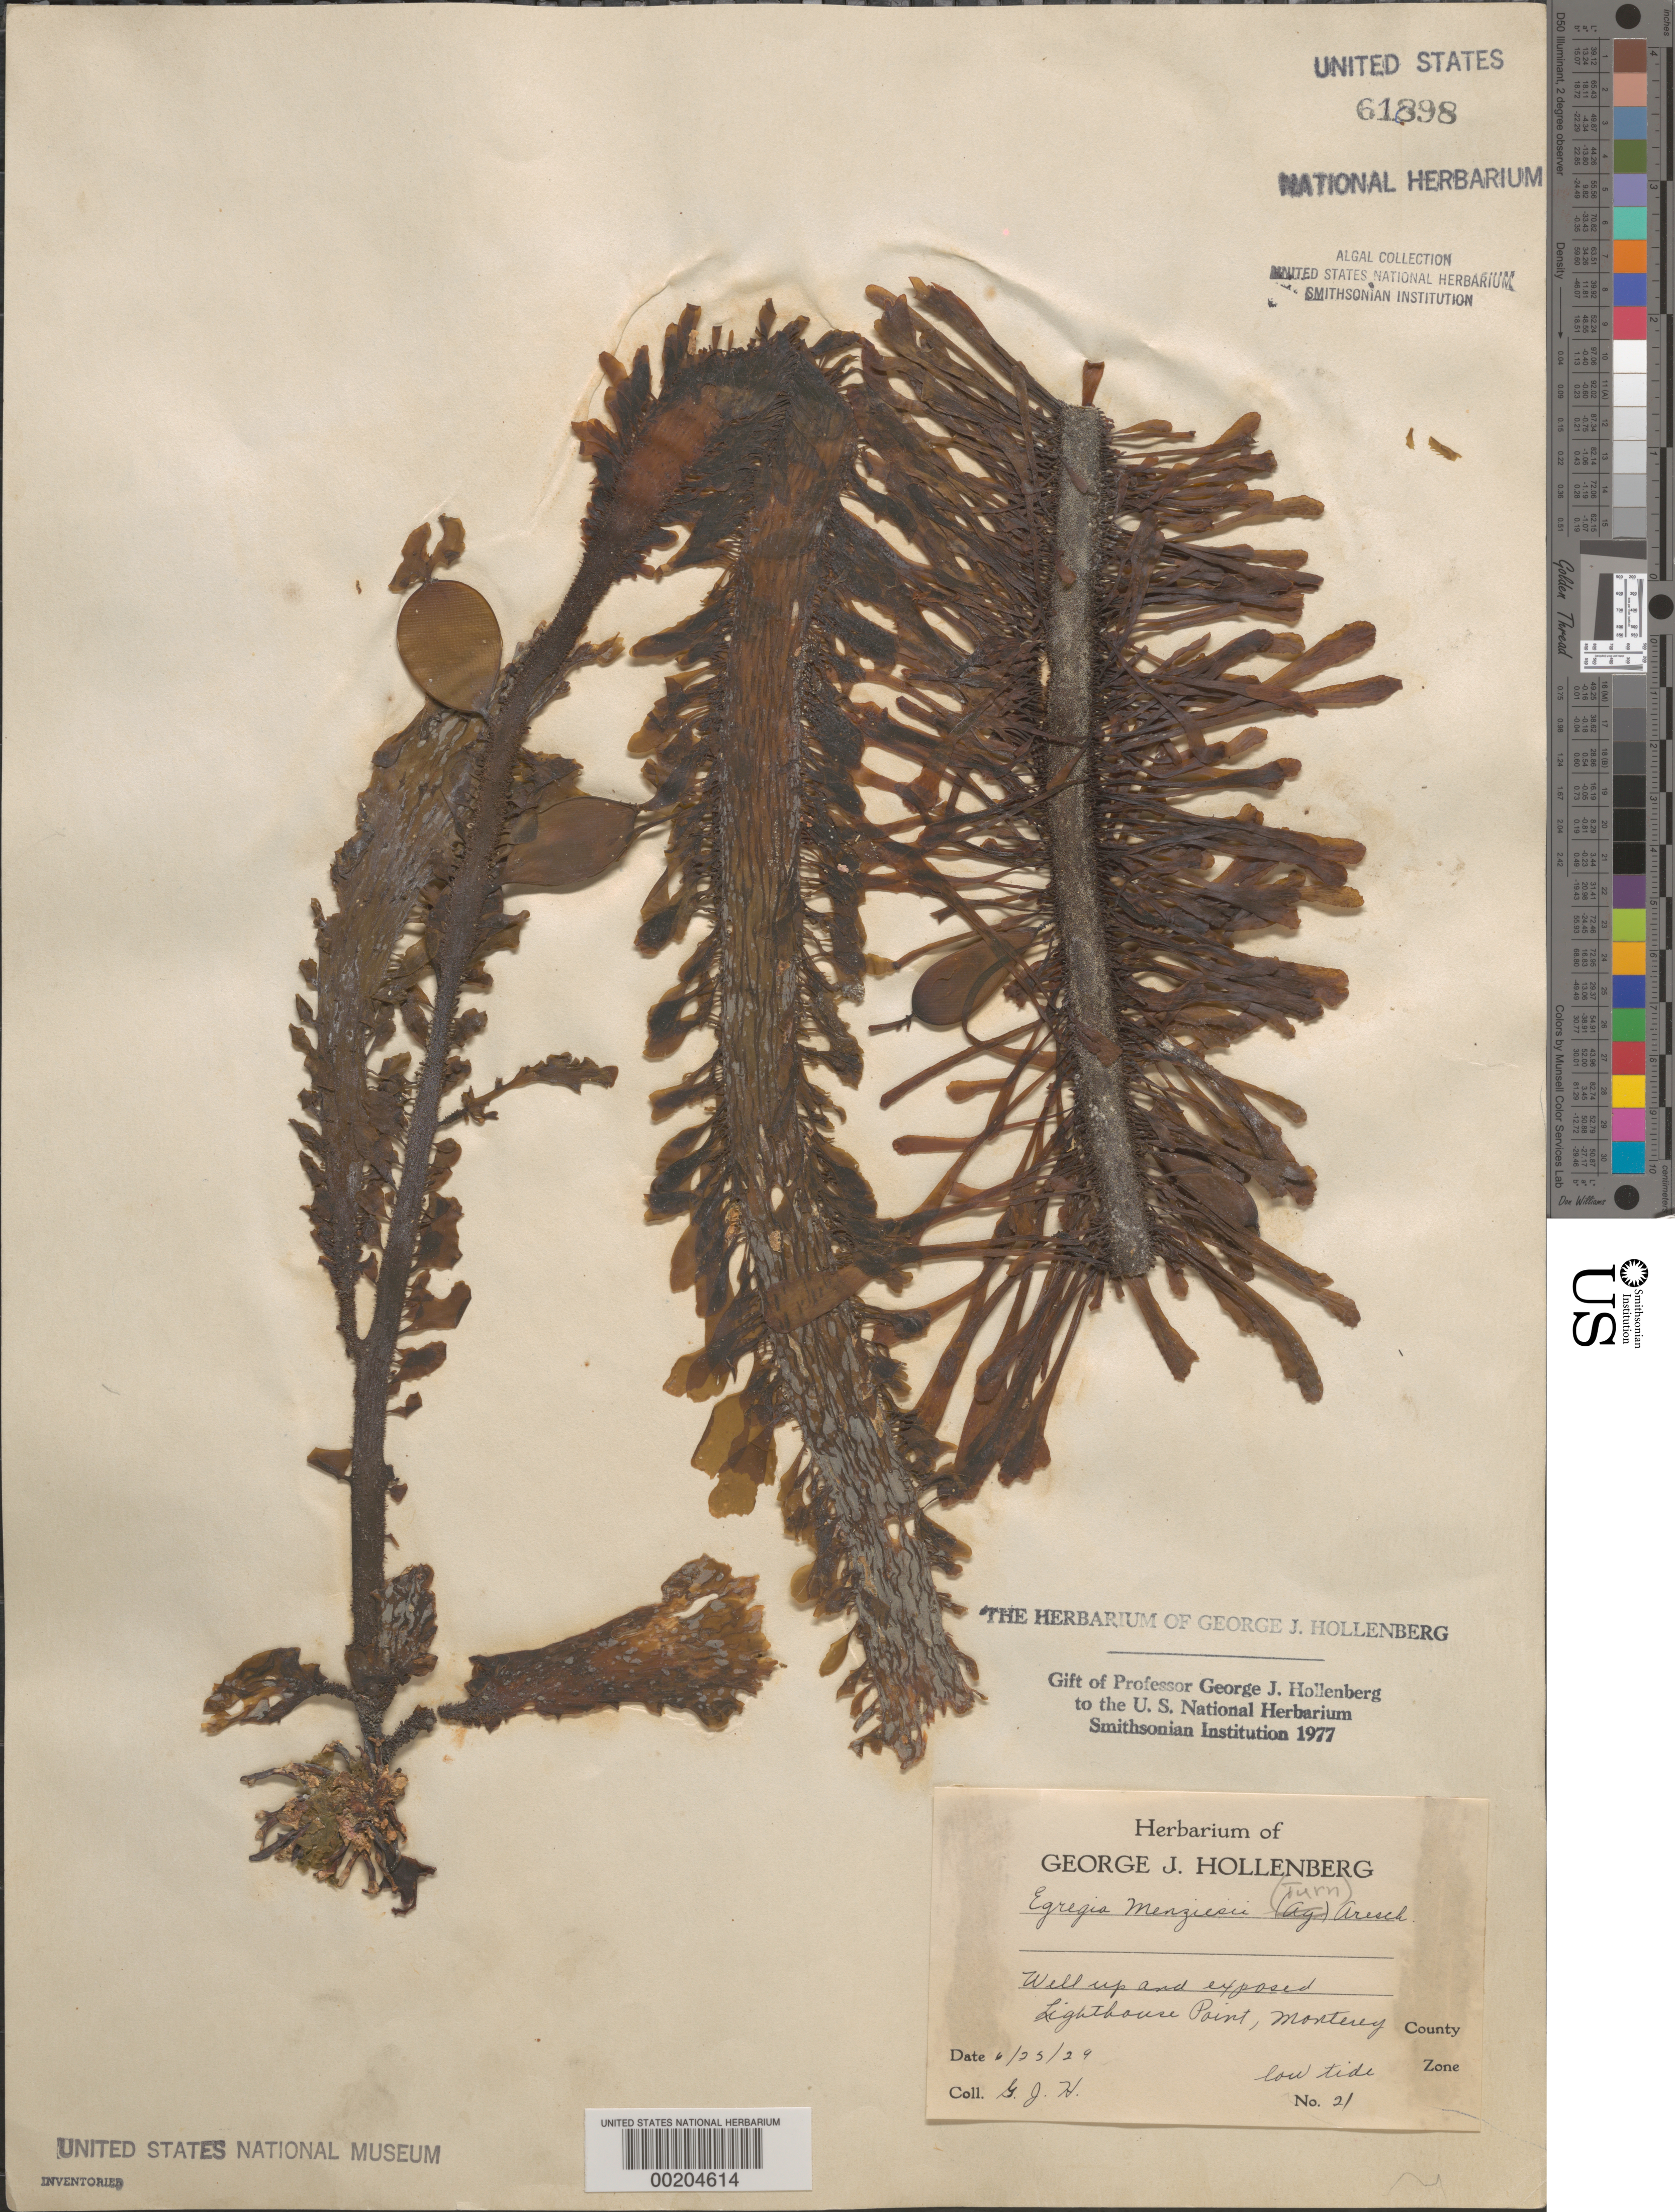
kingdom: Chromista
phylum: Ochrophyta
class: Phaeophyceae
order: Laminariales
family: Lessoniaceae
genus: Egregia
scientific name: Egregia menziesii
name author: (Turner) Aresch.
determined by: Hollenberg, George J.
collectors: G. Hollenberg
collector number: GJH 21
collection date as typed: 25 Jun 1929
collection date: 1929-06-25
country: United States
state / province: California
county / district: Monterey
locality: Lighthouse Point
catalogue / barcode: US 61898